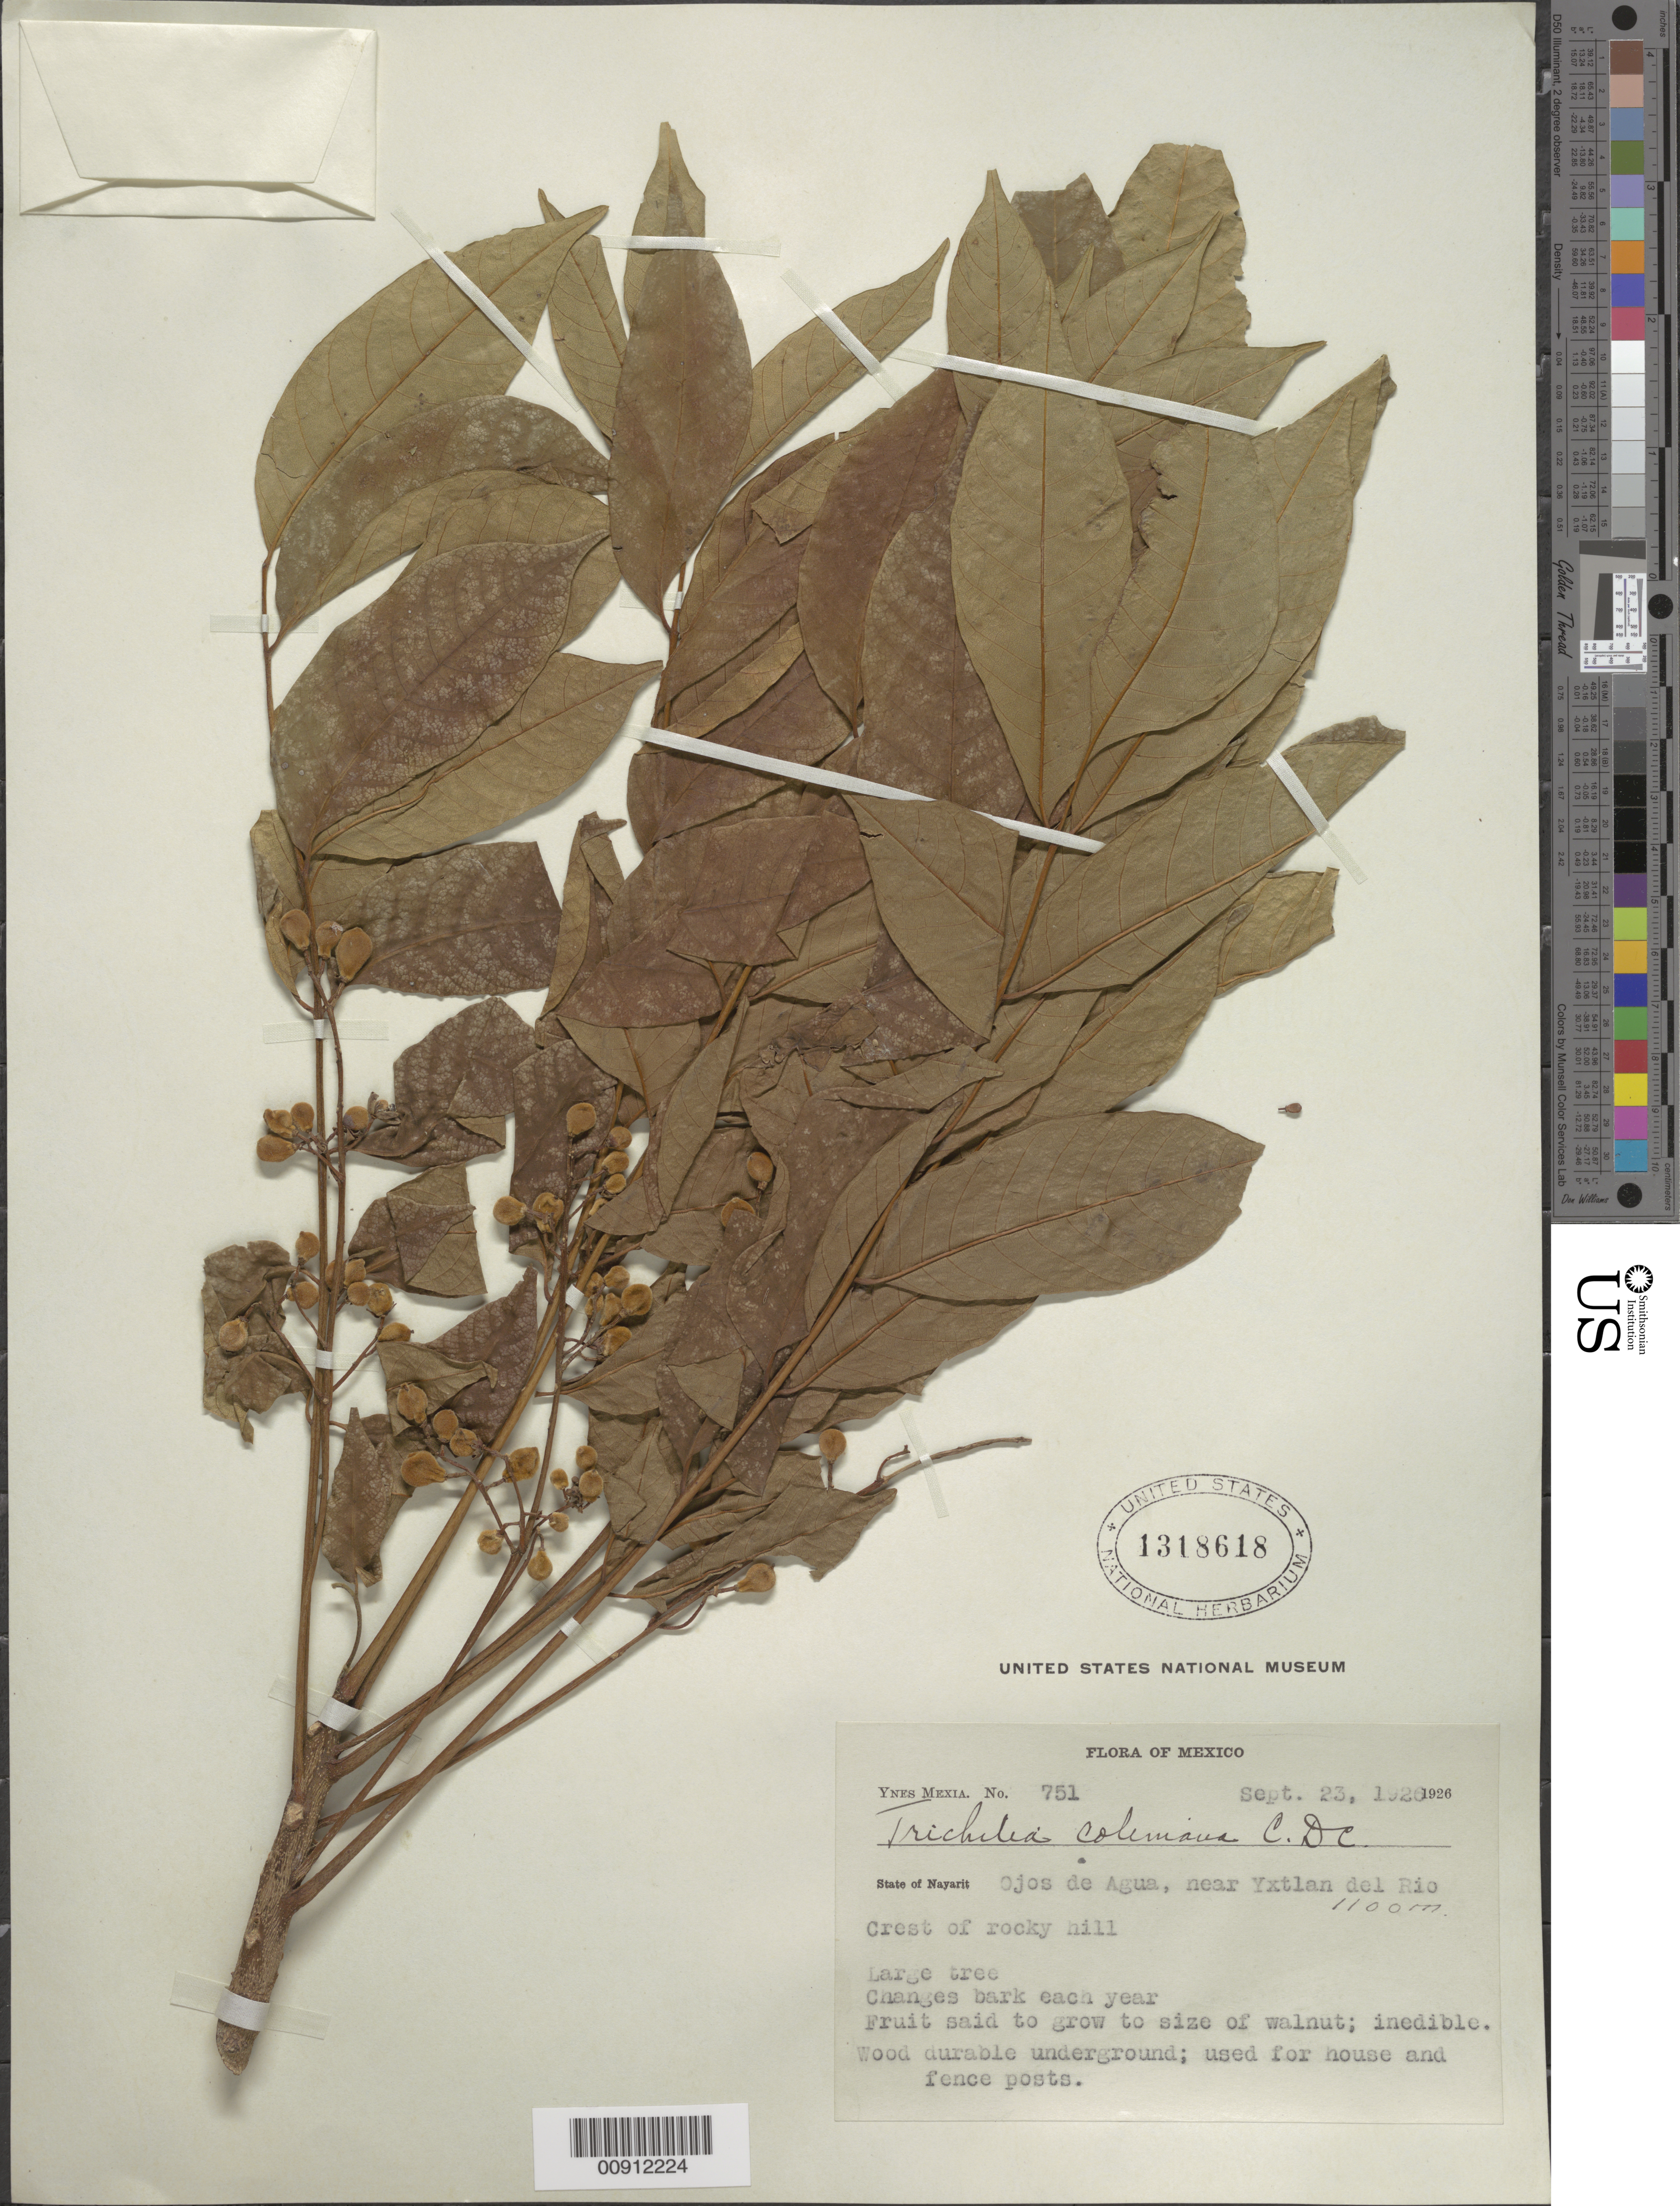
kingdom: Plantae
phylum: Tracheophyta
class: Magnoliopsida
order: Sapindales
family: Meliaceae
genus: Trichilia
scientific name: Trichilia colimana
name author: C. DC.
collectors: Y. Mexia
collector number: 751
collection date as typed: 23 Sep 1926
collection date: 1926-09-23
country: Mexico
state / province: Nayarit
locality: State of Nayarit: Ojos de Agua, near Yxtlan del Río.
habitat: Crest of rocky hill.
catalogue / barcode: US 1318618